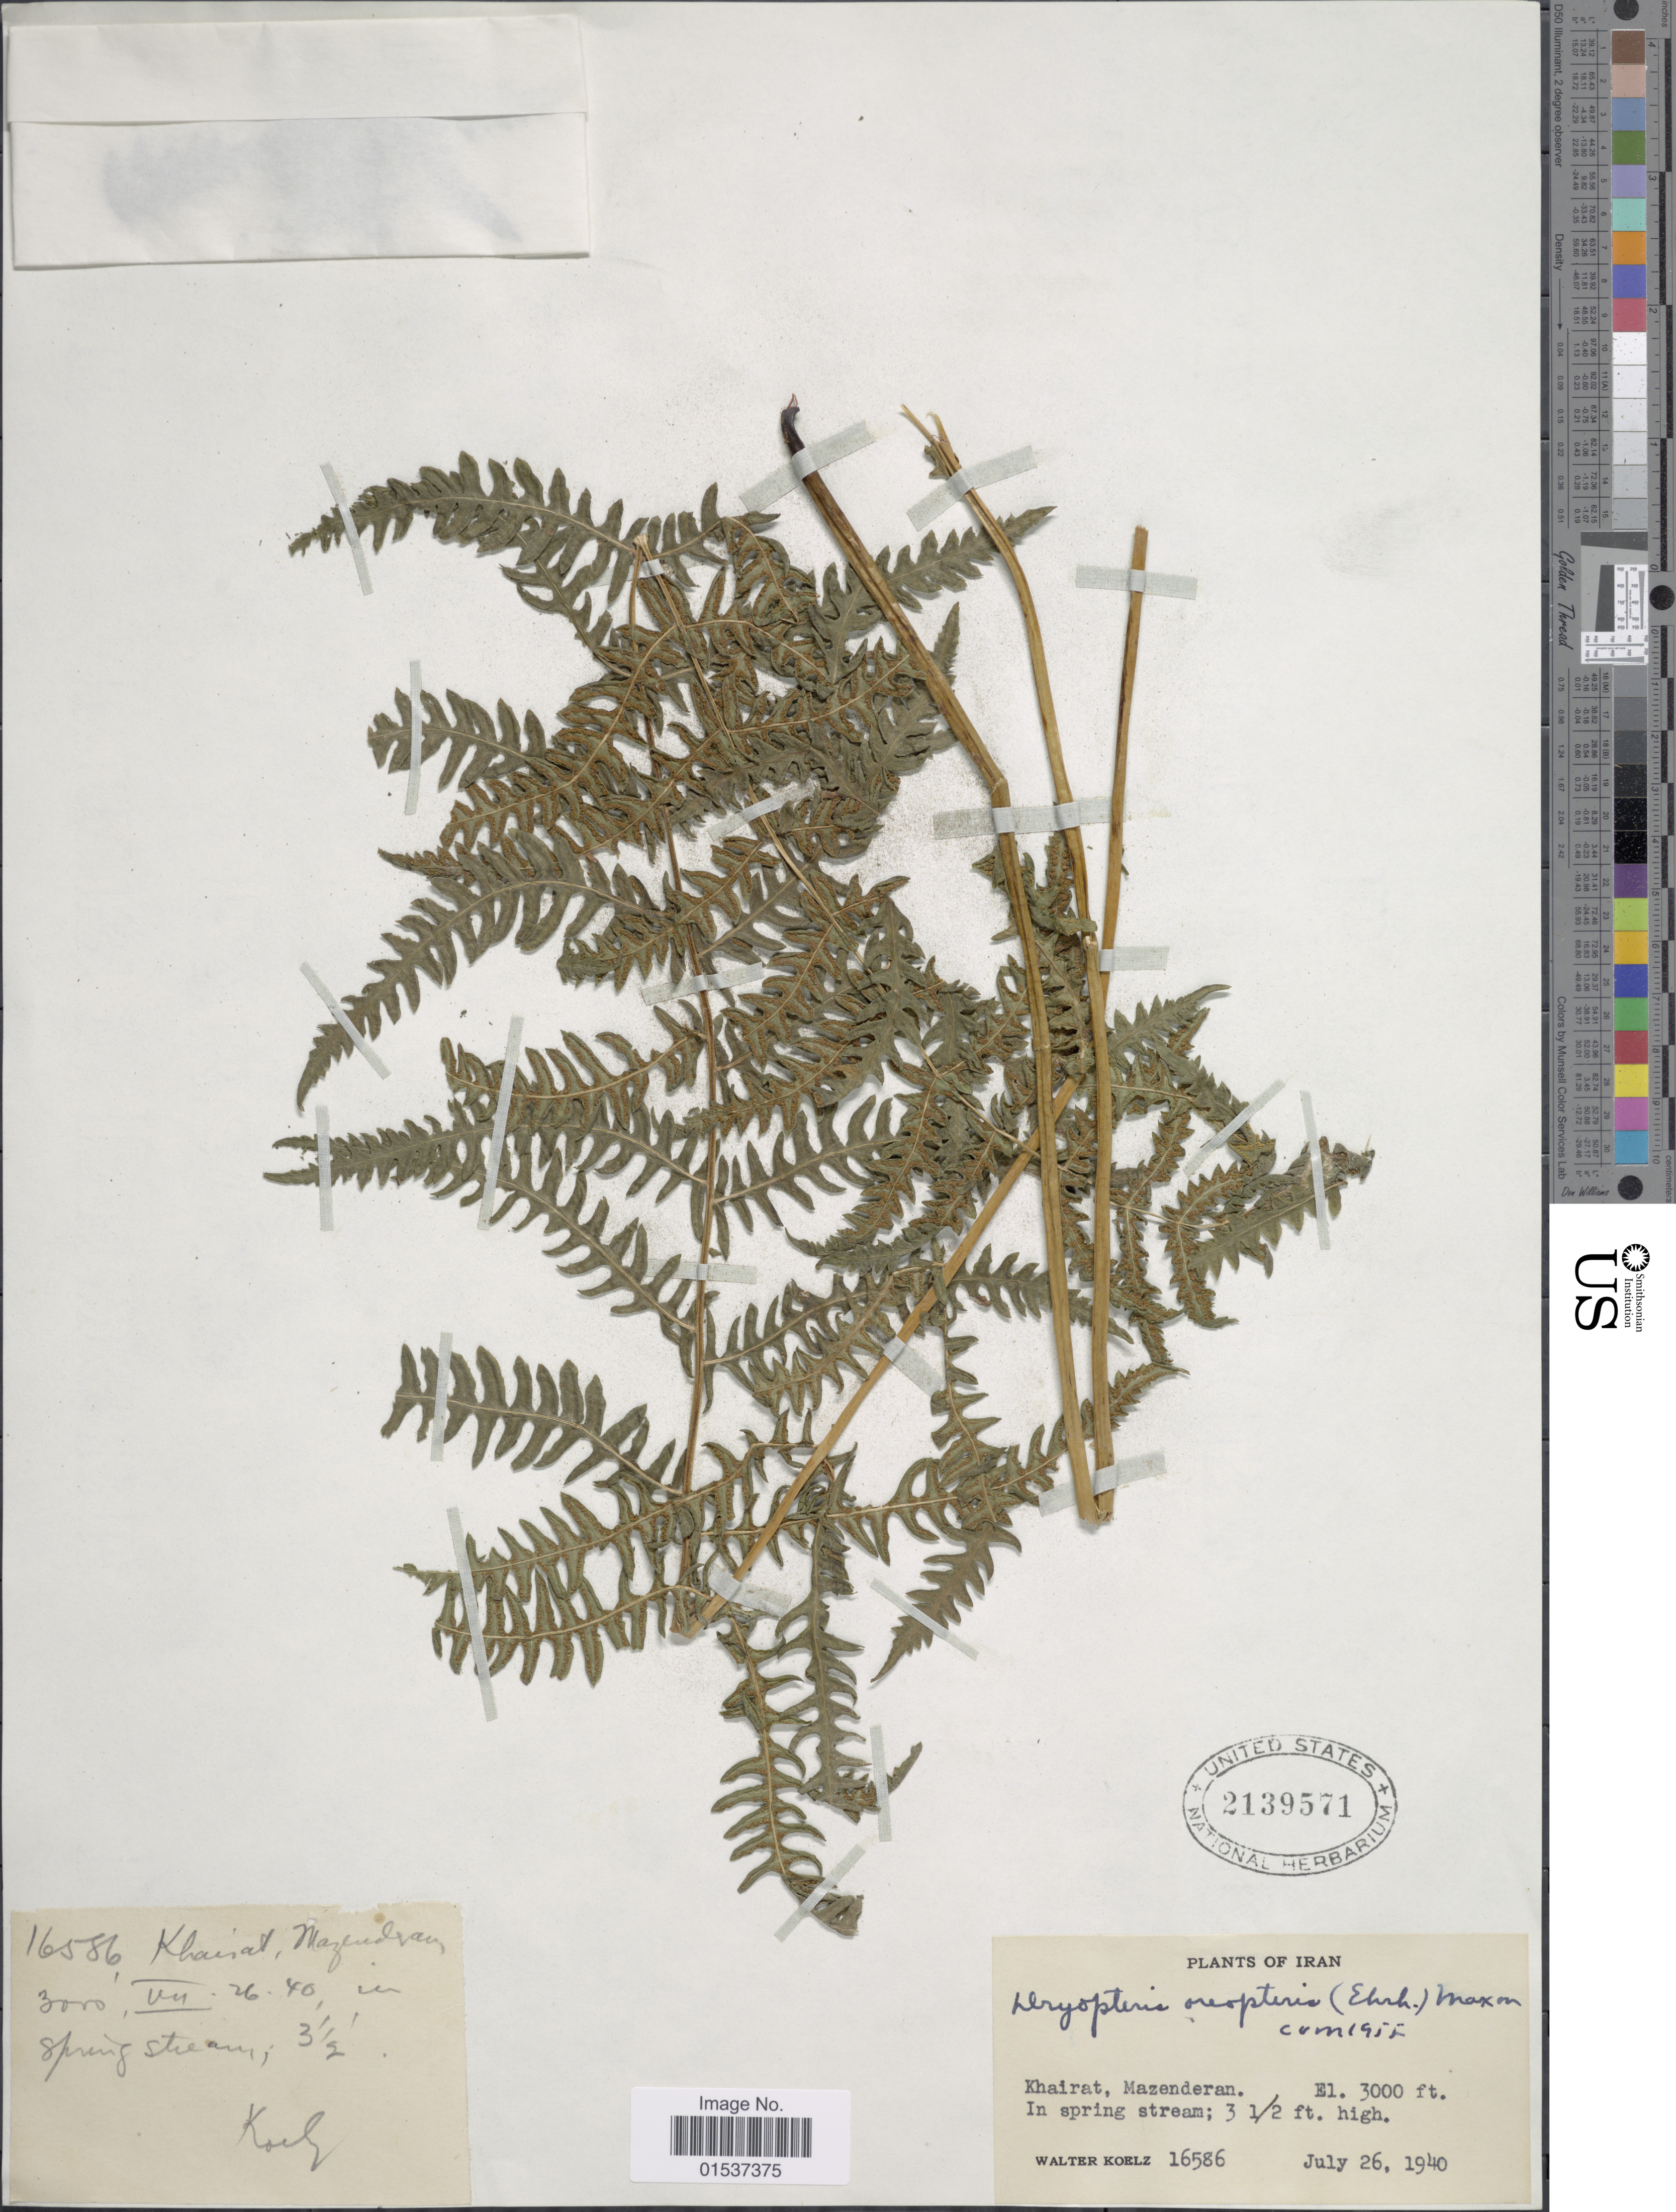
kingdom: Plantae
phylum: Tracheophyta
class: Polypodiopsida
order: Polypodiales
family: Thelypteridaceae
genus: Oreopteris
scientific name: Oreopteris limbosperma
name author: (All.) K. Iwats.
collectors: W. N. Koelz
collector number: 16586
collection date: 1940-07-26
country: Iran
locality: Iran, Khairat, Mazenderan.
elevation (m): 914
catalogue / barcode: US 2139571